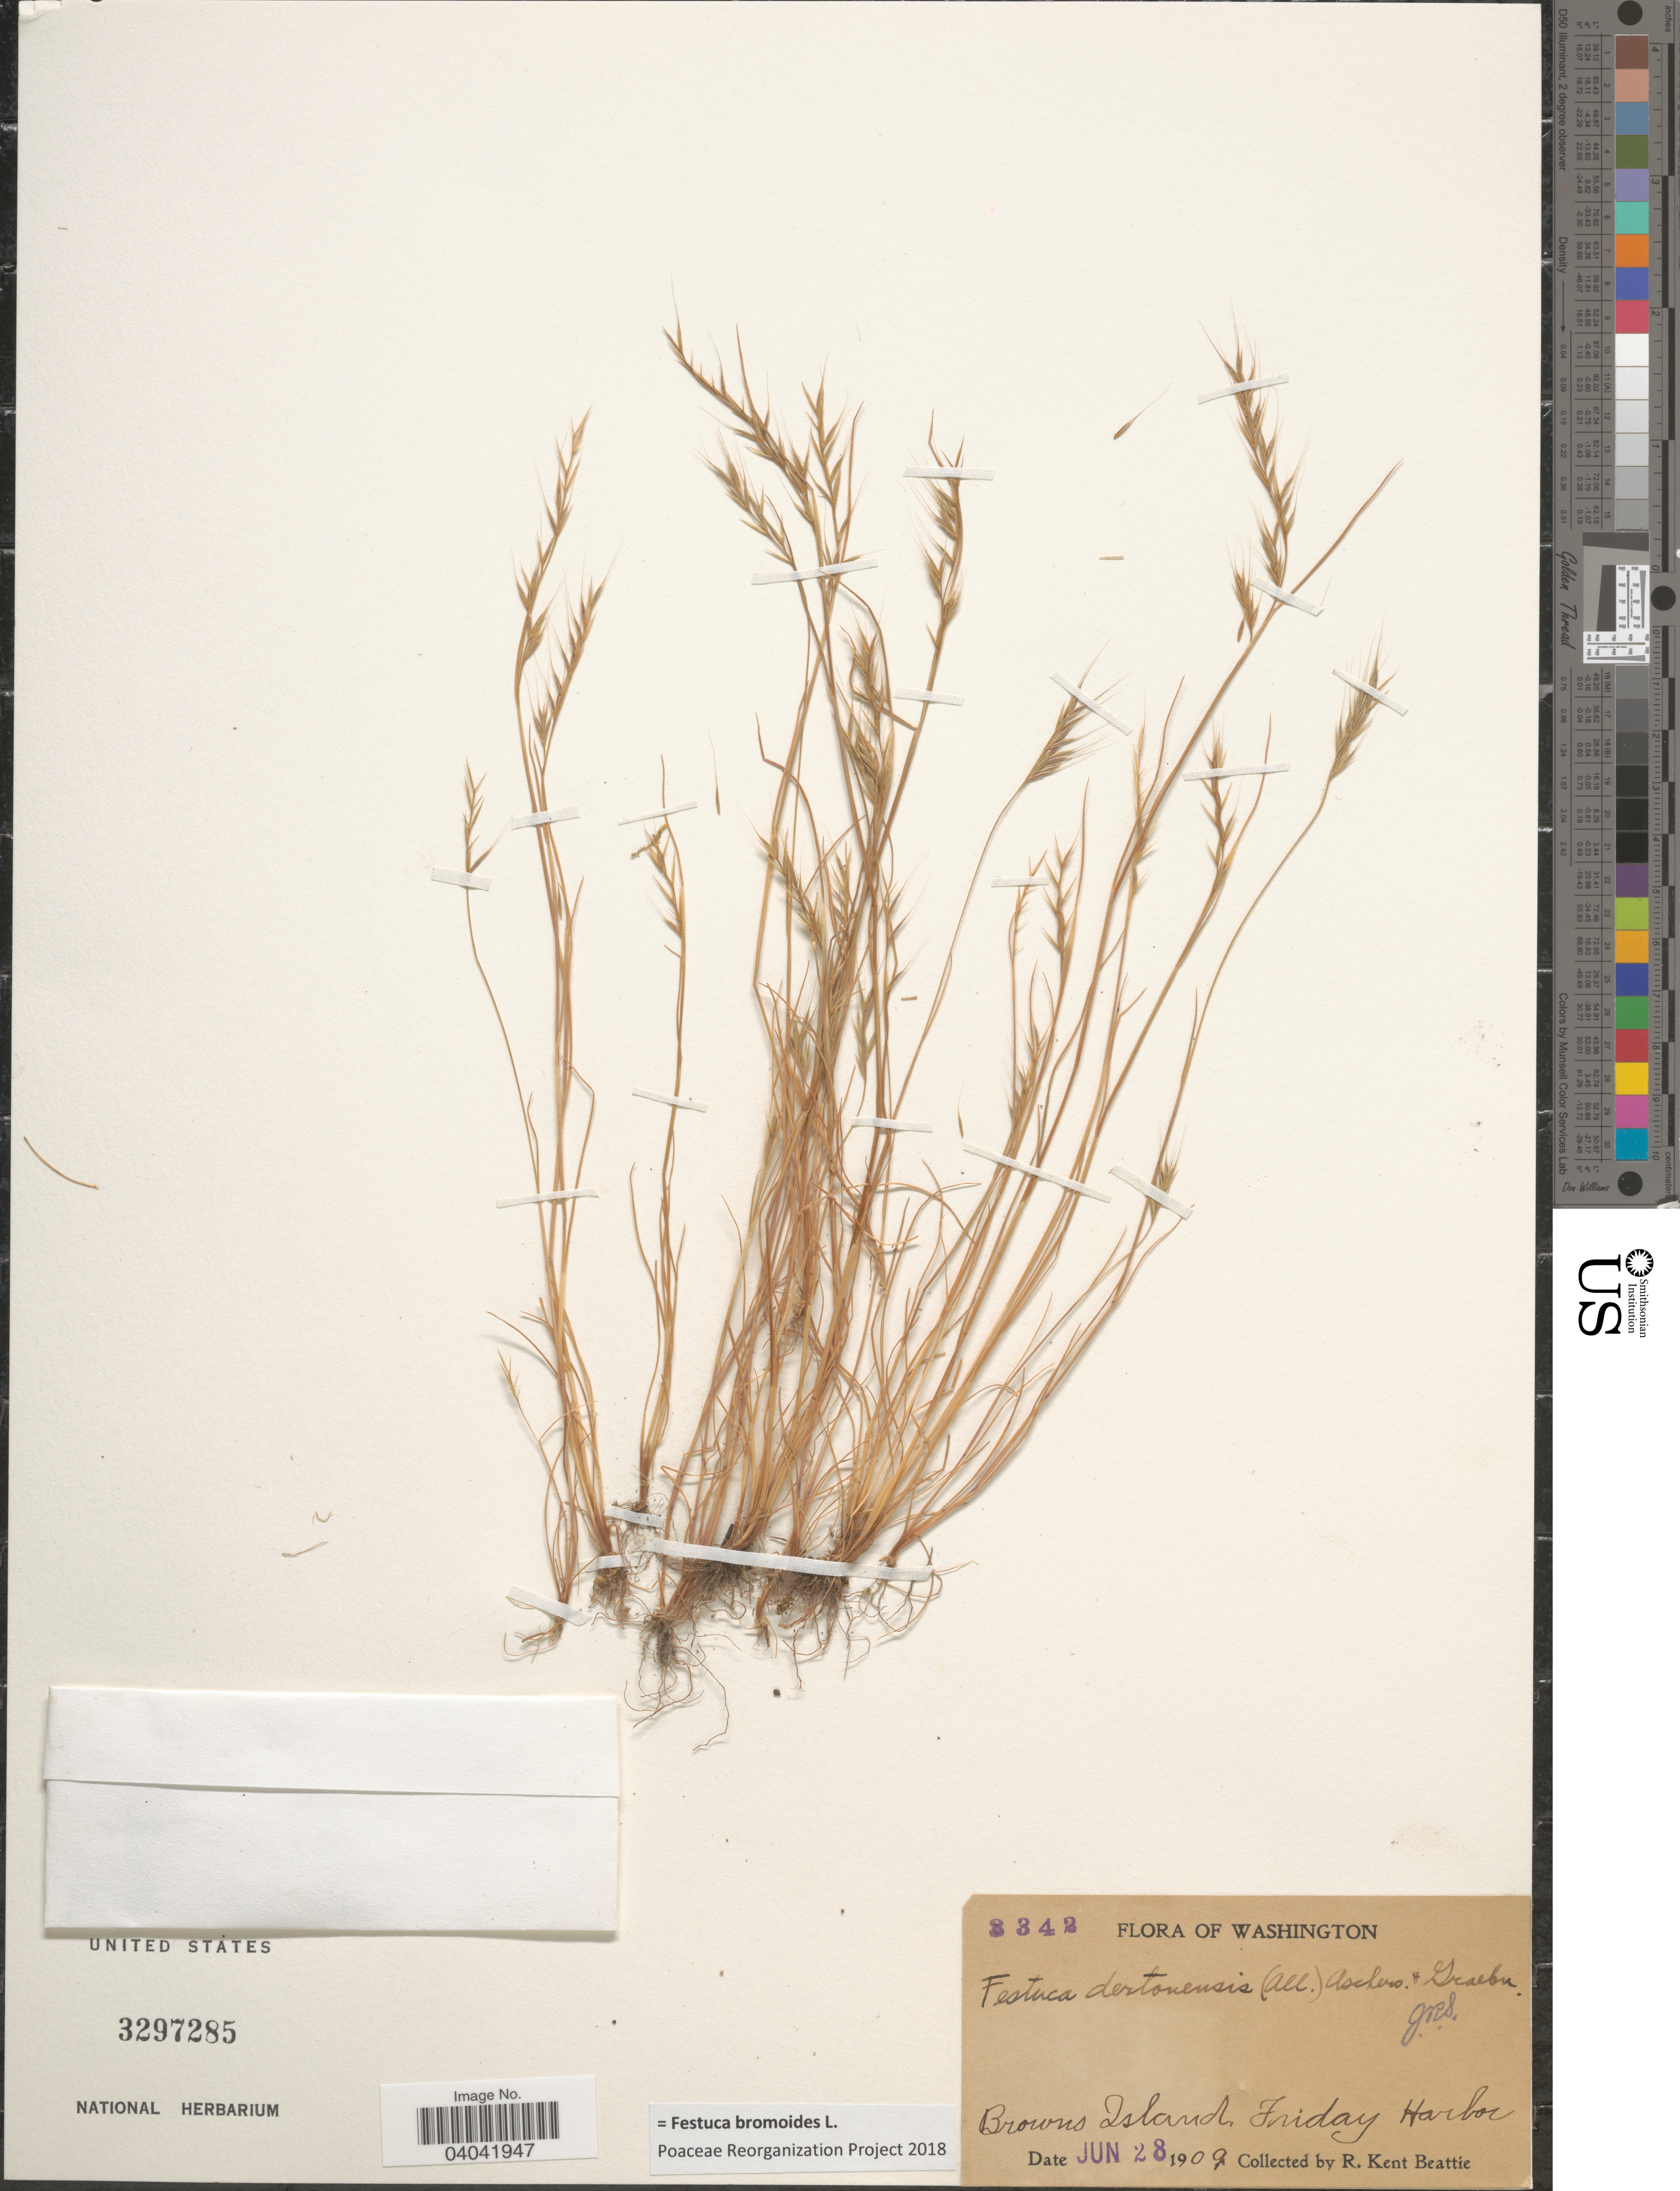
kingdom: Plantae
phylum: Tracheophyta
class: Liliopsida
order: Poales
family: Poaceae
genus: Festuca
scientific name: Festuca bromoides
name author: L.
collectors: R. K. Beattie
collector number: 2342*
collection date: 1909-06-28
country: United States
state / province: Washington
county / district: San Juan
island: Brown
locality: Browns Island, Friday Harbor.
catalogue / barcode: US 3297285